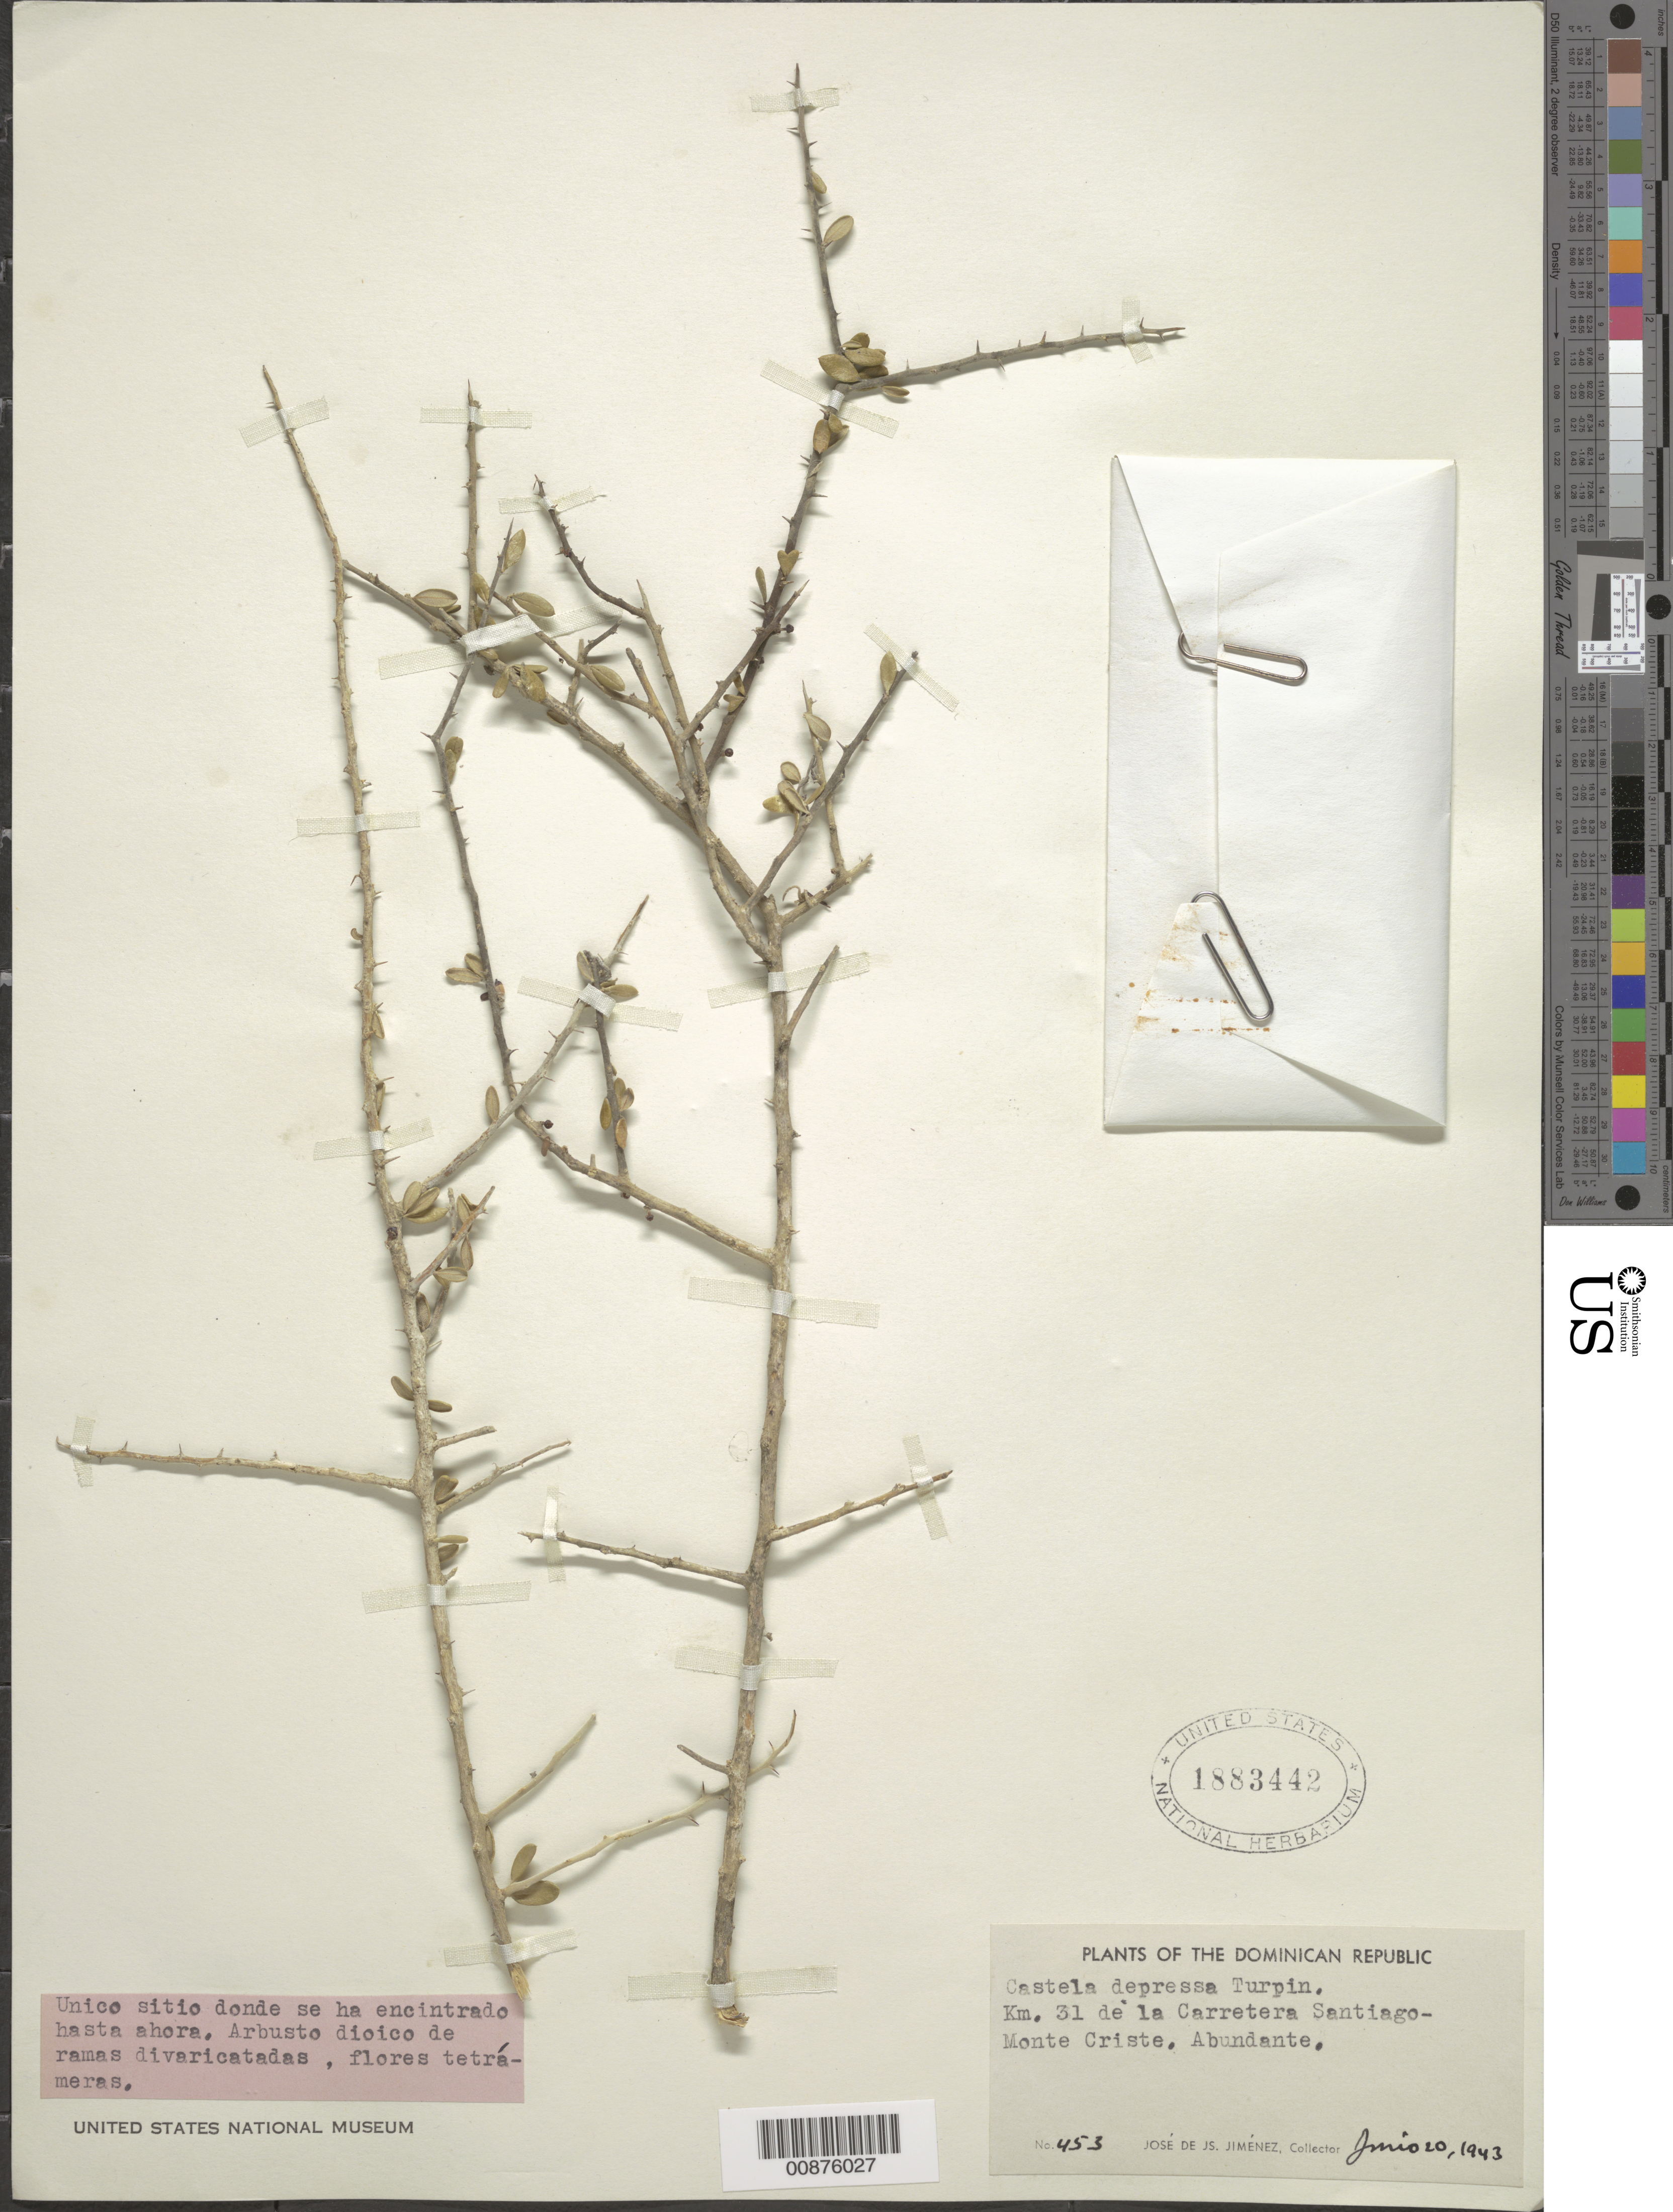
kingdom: Plantae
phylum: Tracheophyta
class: Magnoliopsida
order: Sapindales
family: Simaroubaceae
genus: Castela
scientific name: Castela depressa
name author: Turpin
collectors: J. J. Jiménez Almonte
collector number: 453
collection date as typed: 20 Jun 1943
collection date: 1943-06-20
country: Dominican Republic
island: Hispaniola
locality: km 31 de la Carretera Santiago-MonteCritsti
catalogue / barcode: US 1883442